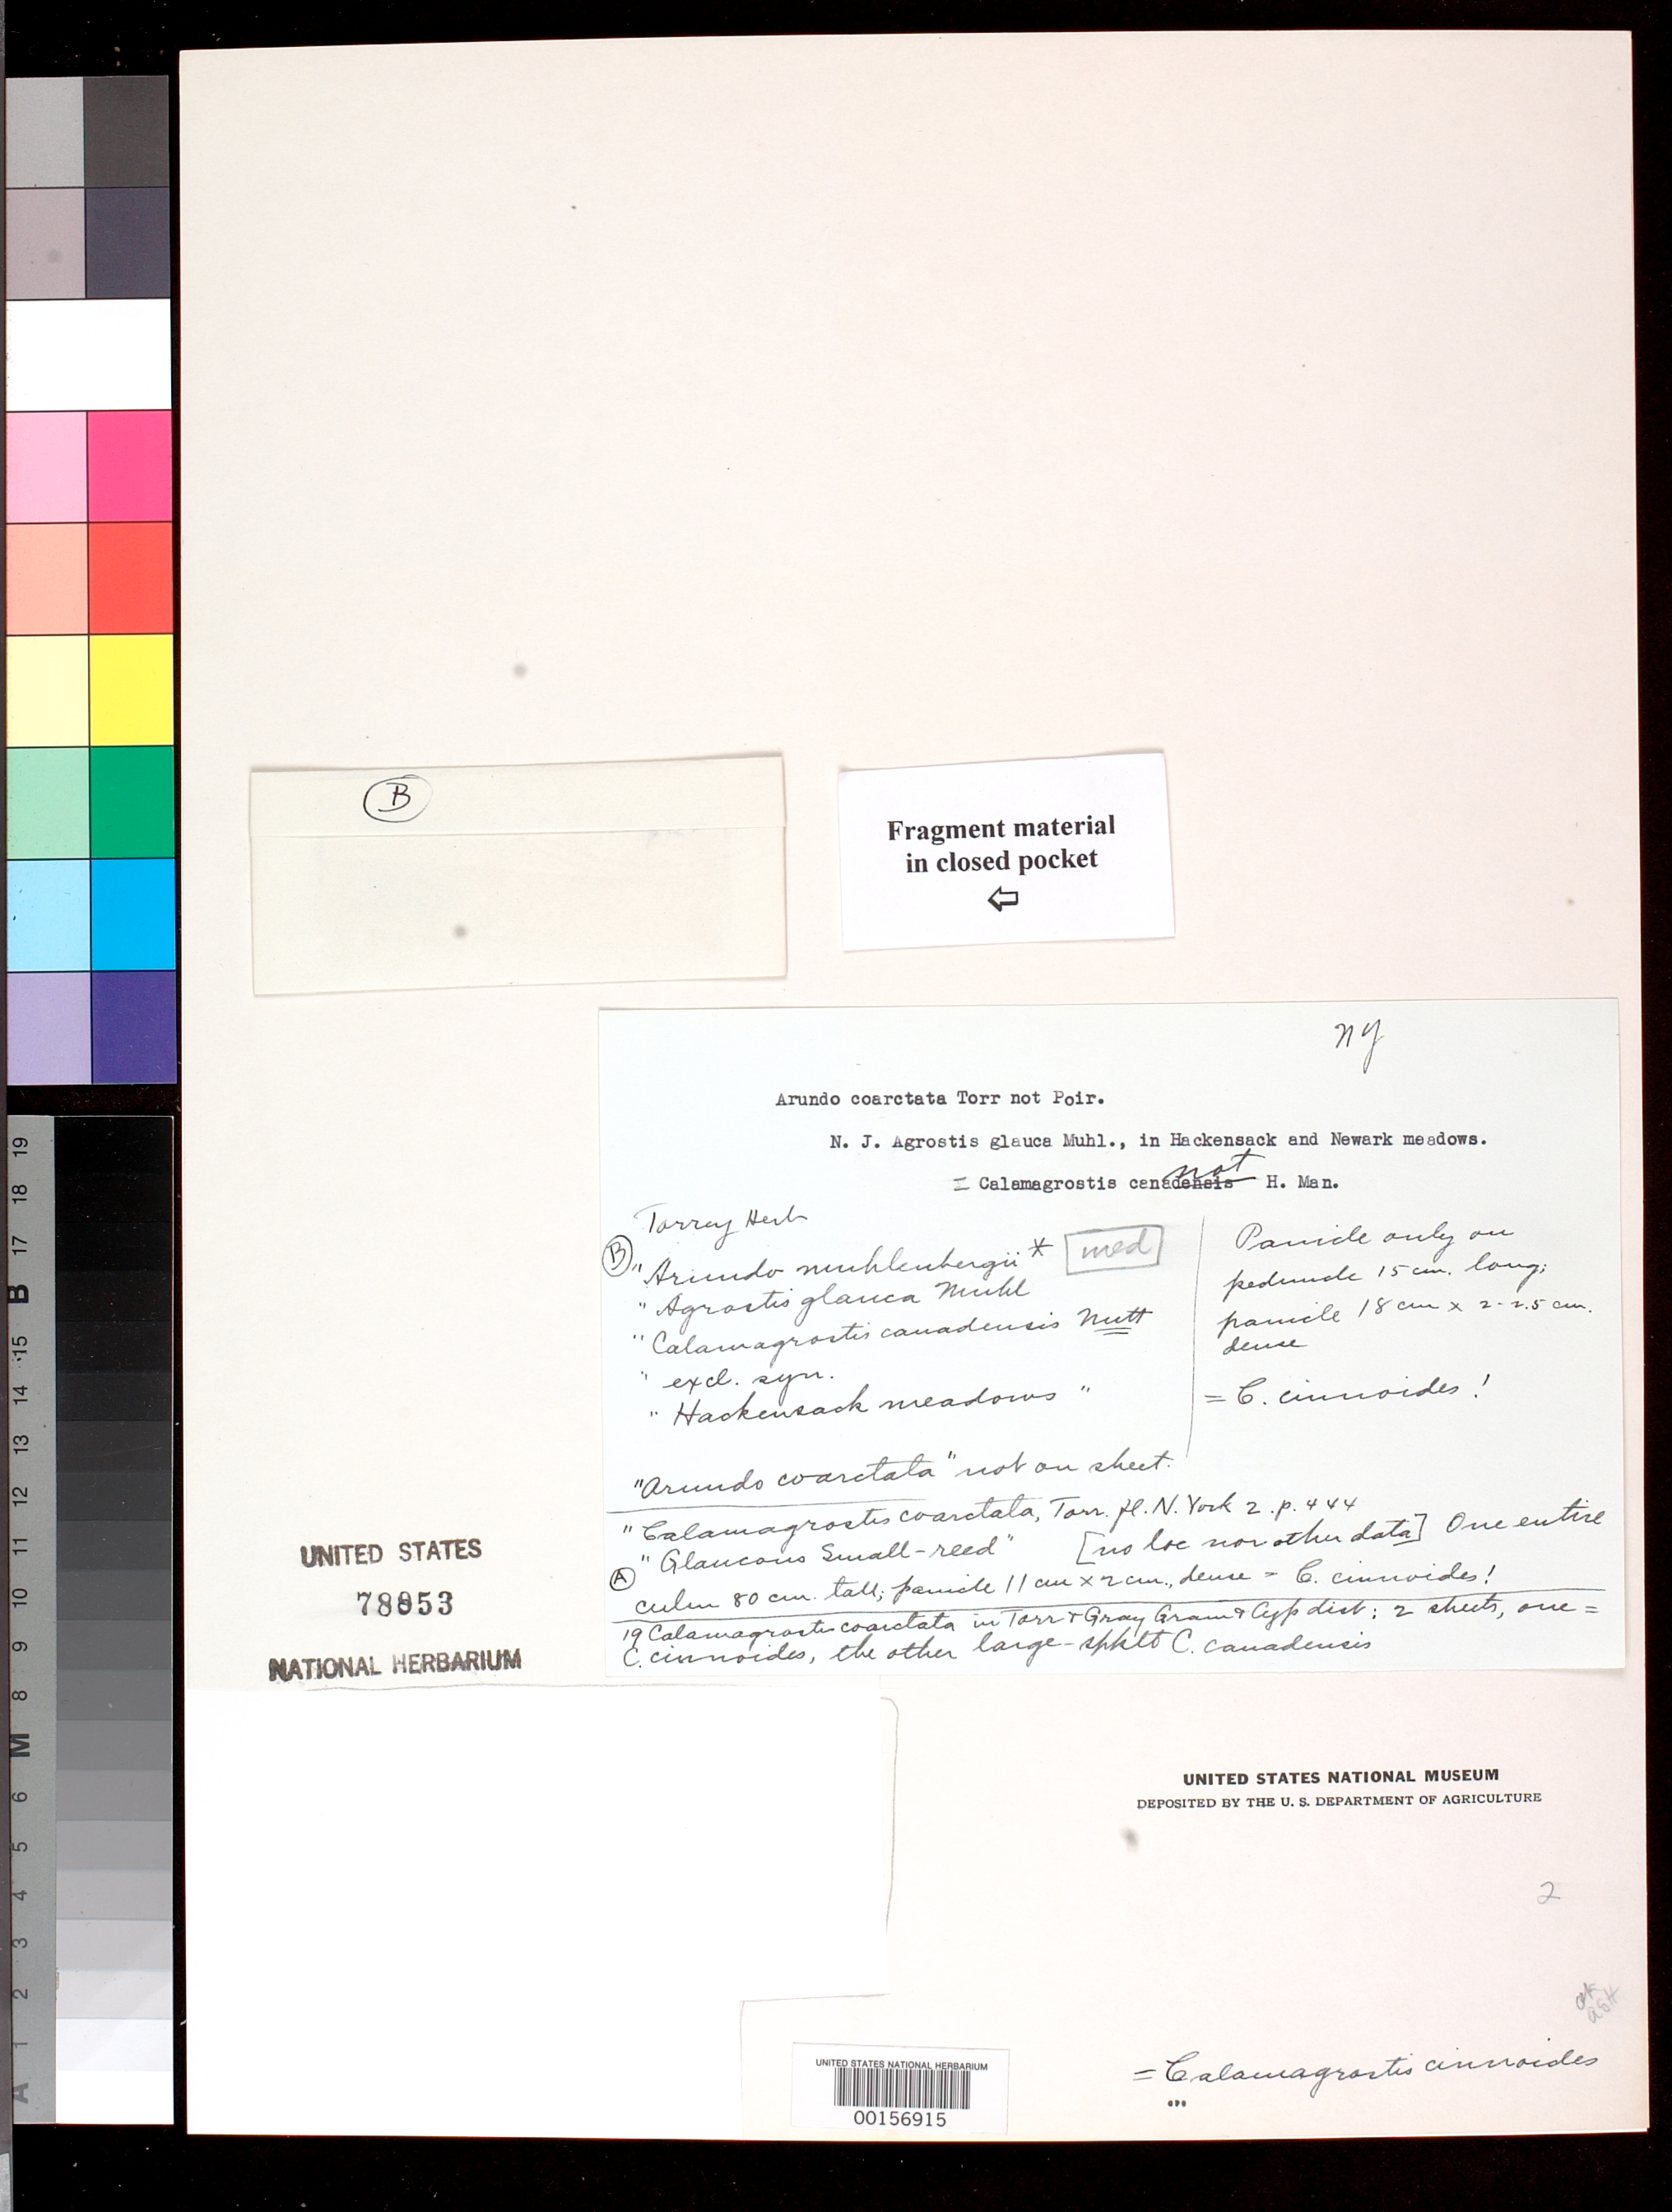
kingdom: Plantae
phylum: Tracheophyta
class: Liliopsida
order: Poales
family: Poaceae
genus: Arundo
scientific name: Arundo coarctata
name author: Torr.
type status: Type Fragment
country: United States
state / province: New Jersey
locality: In Hackensack and Newark meadows.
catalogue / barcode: US 78853